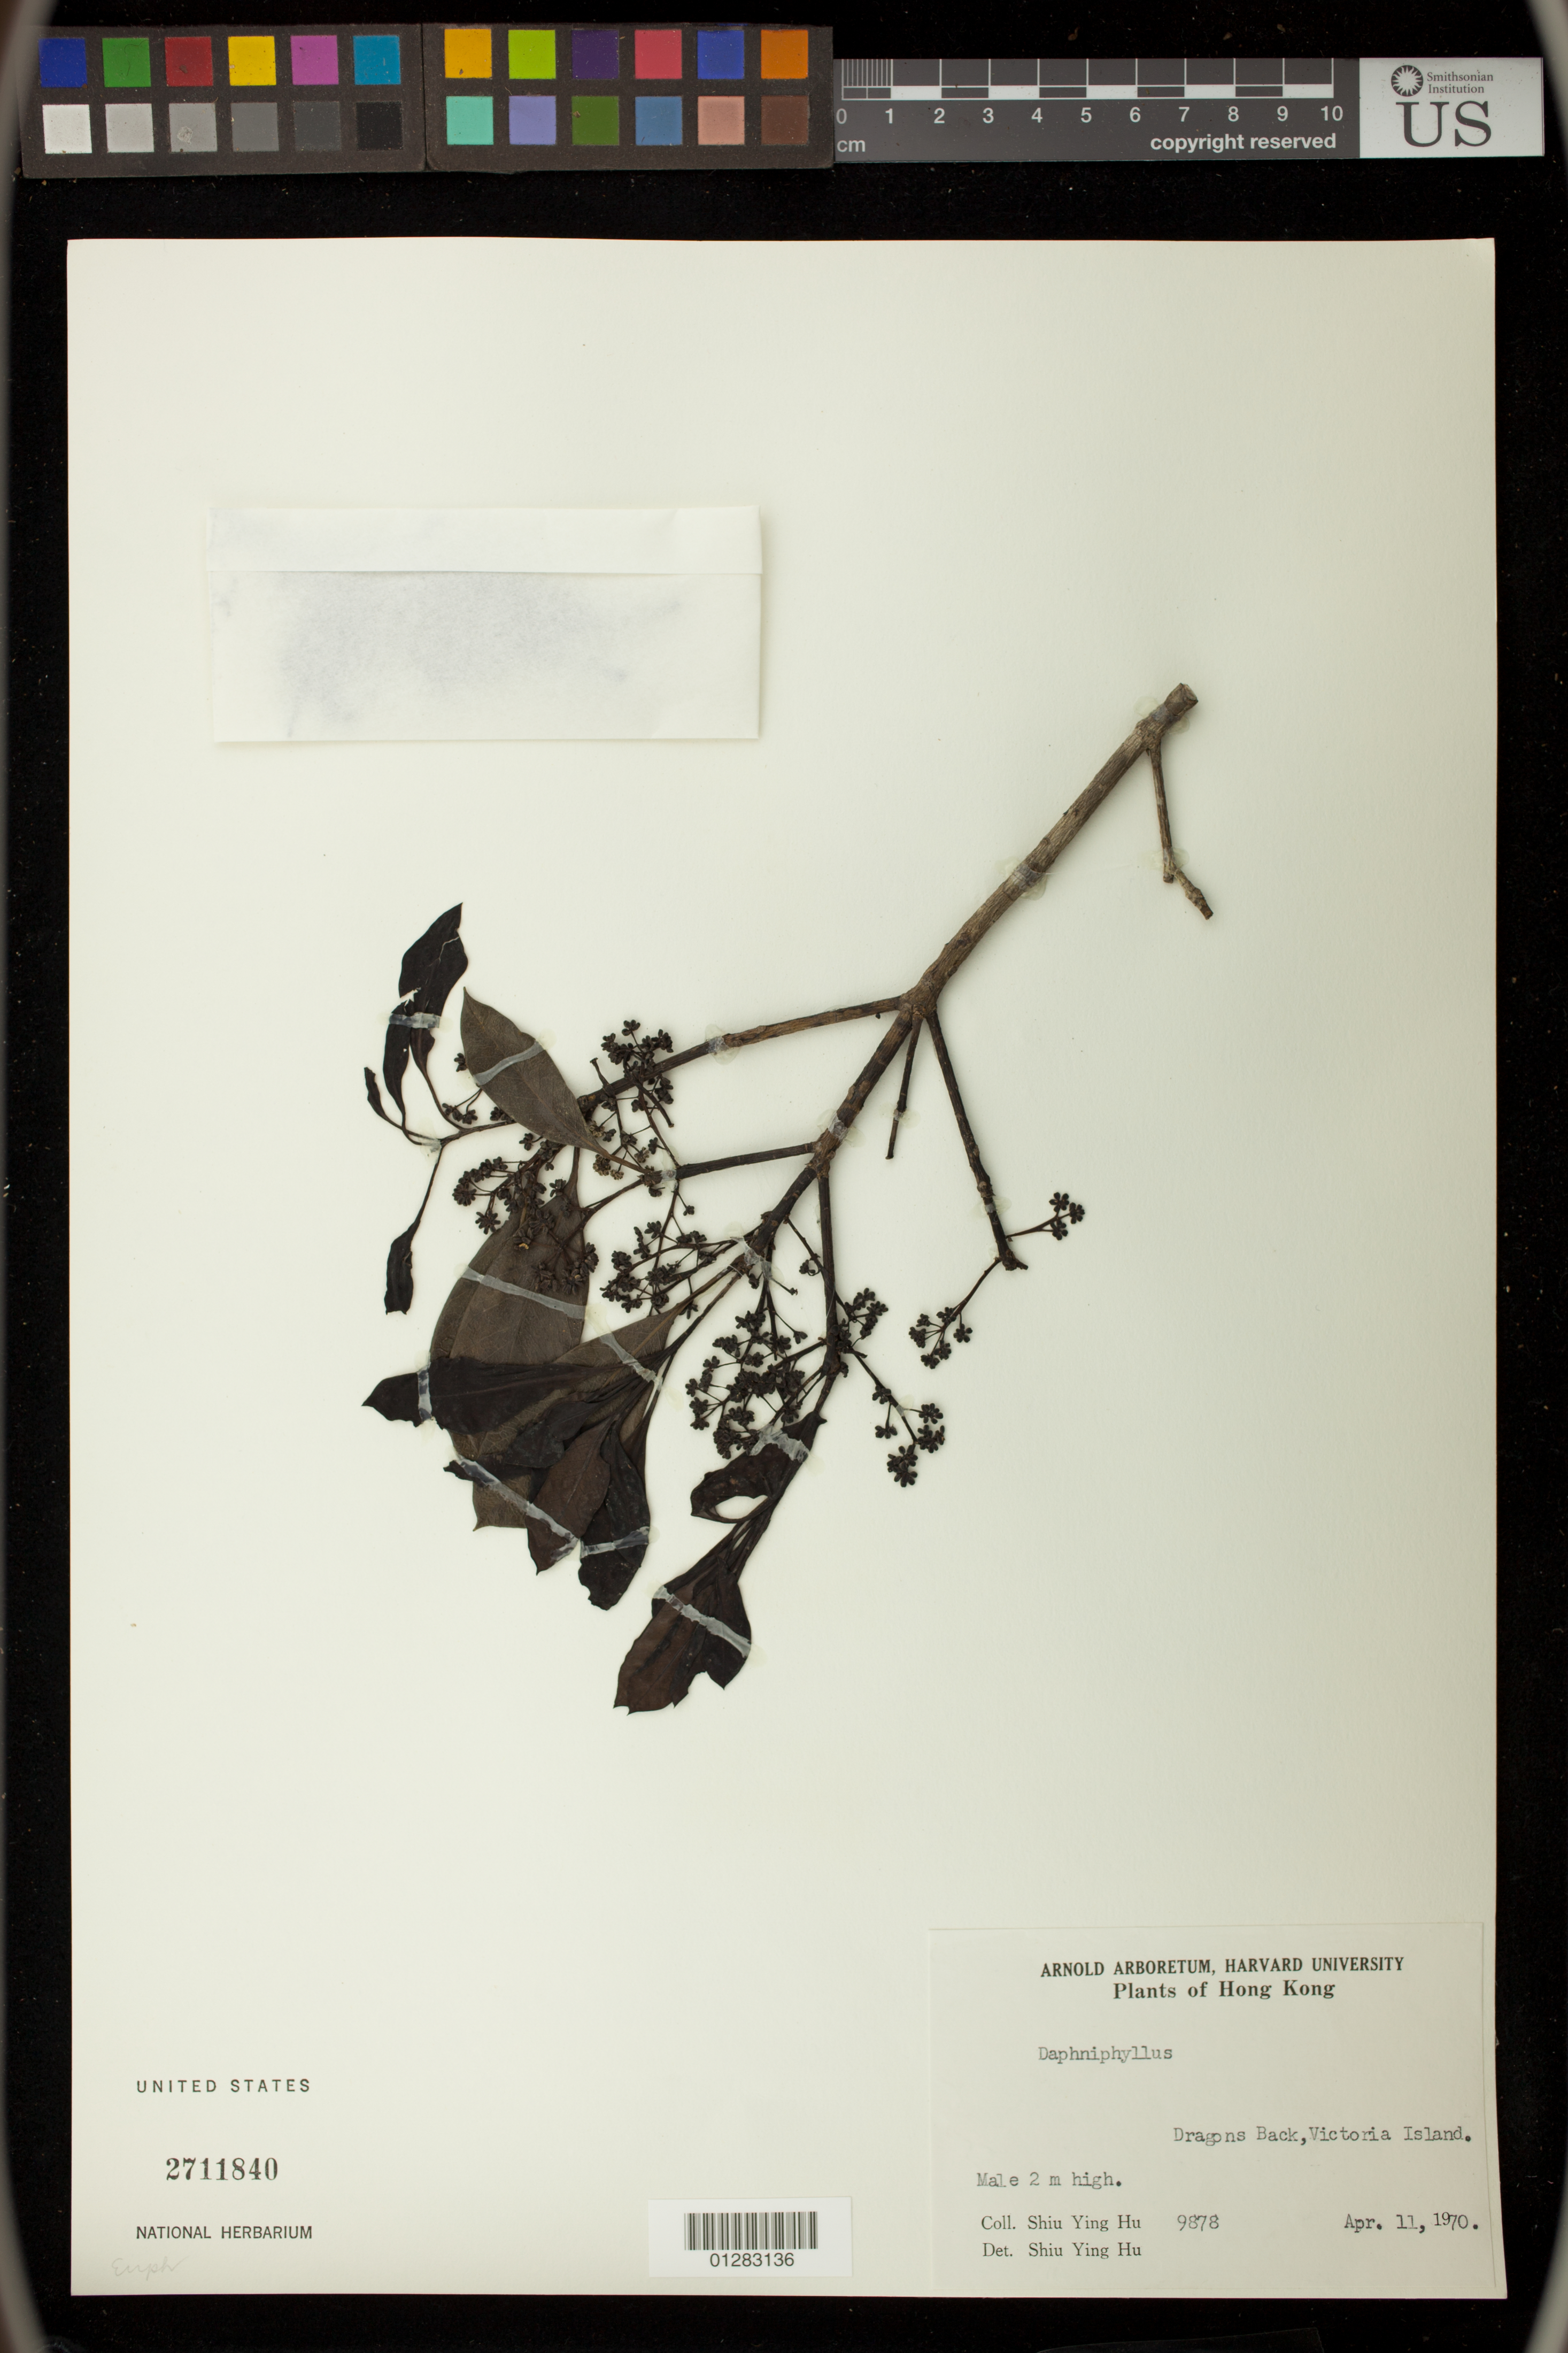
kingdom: Plantae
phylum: Tracheophyta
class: Magnoliopsida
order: Saxifragales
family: Daphniphyllaceae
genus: Daphniphyllum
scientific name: Daphniphyllum sp.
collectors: S. Y. Hu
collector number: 9878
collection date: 1970-04-11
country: China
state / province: Hong Kong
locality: Dragons Back, Victoria Island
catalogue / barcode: US 2711840